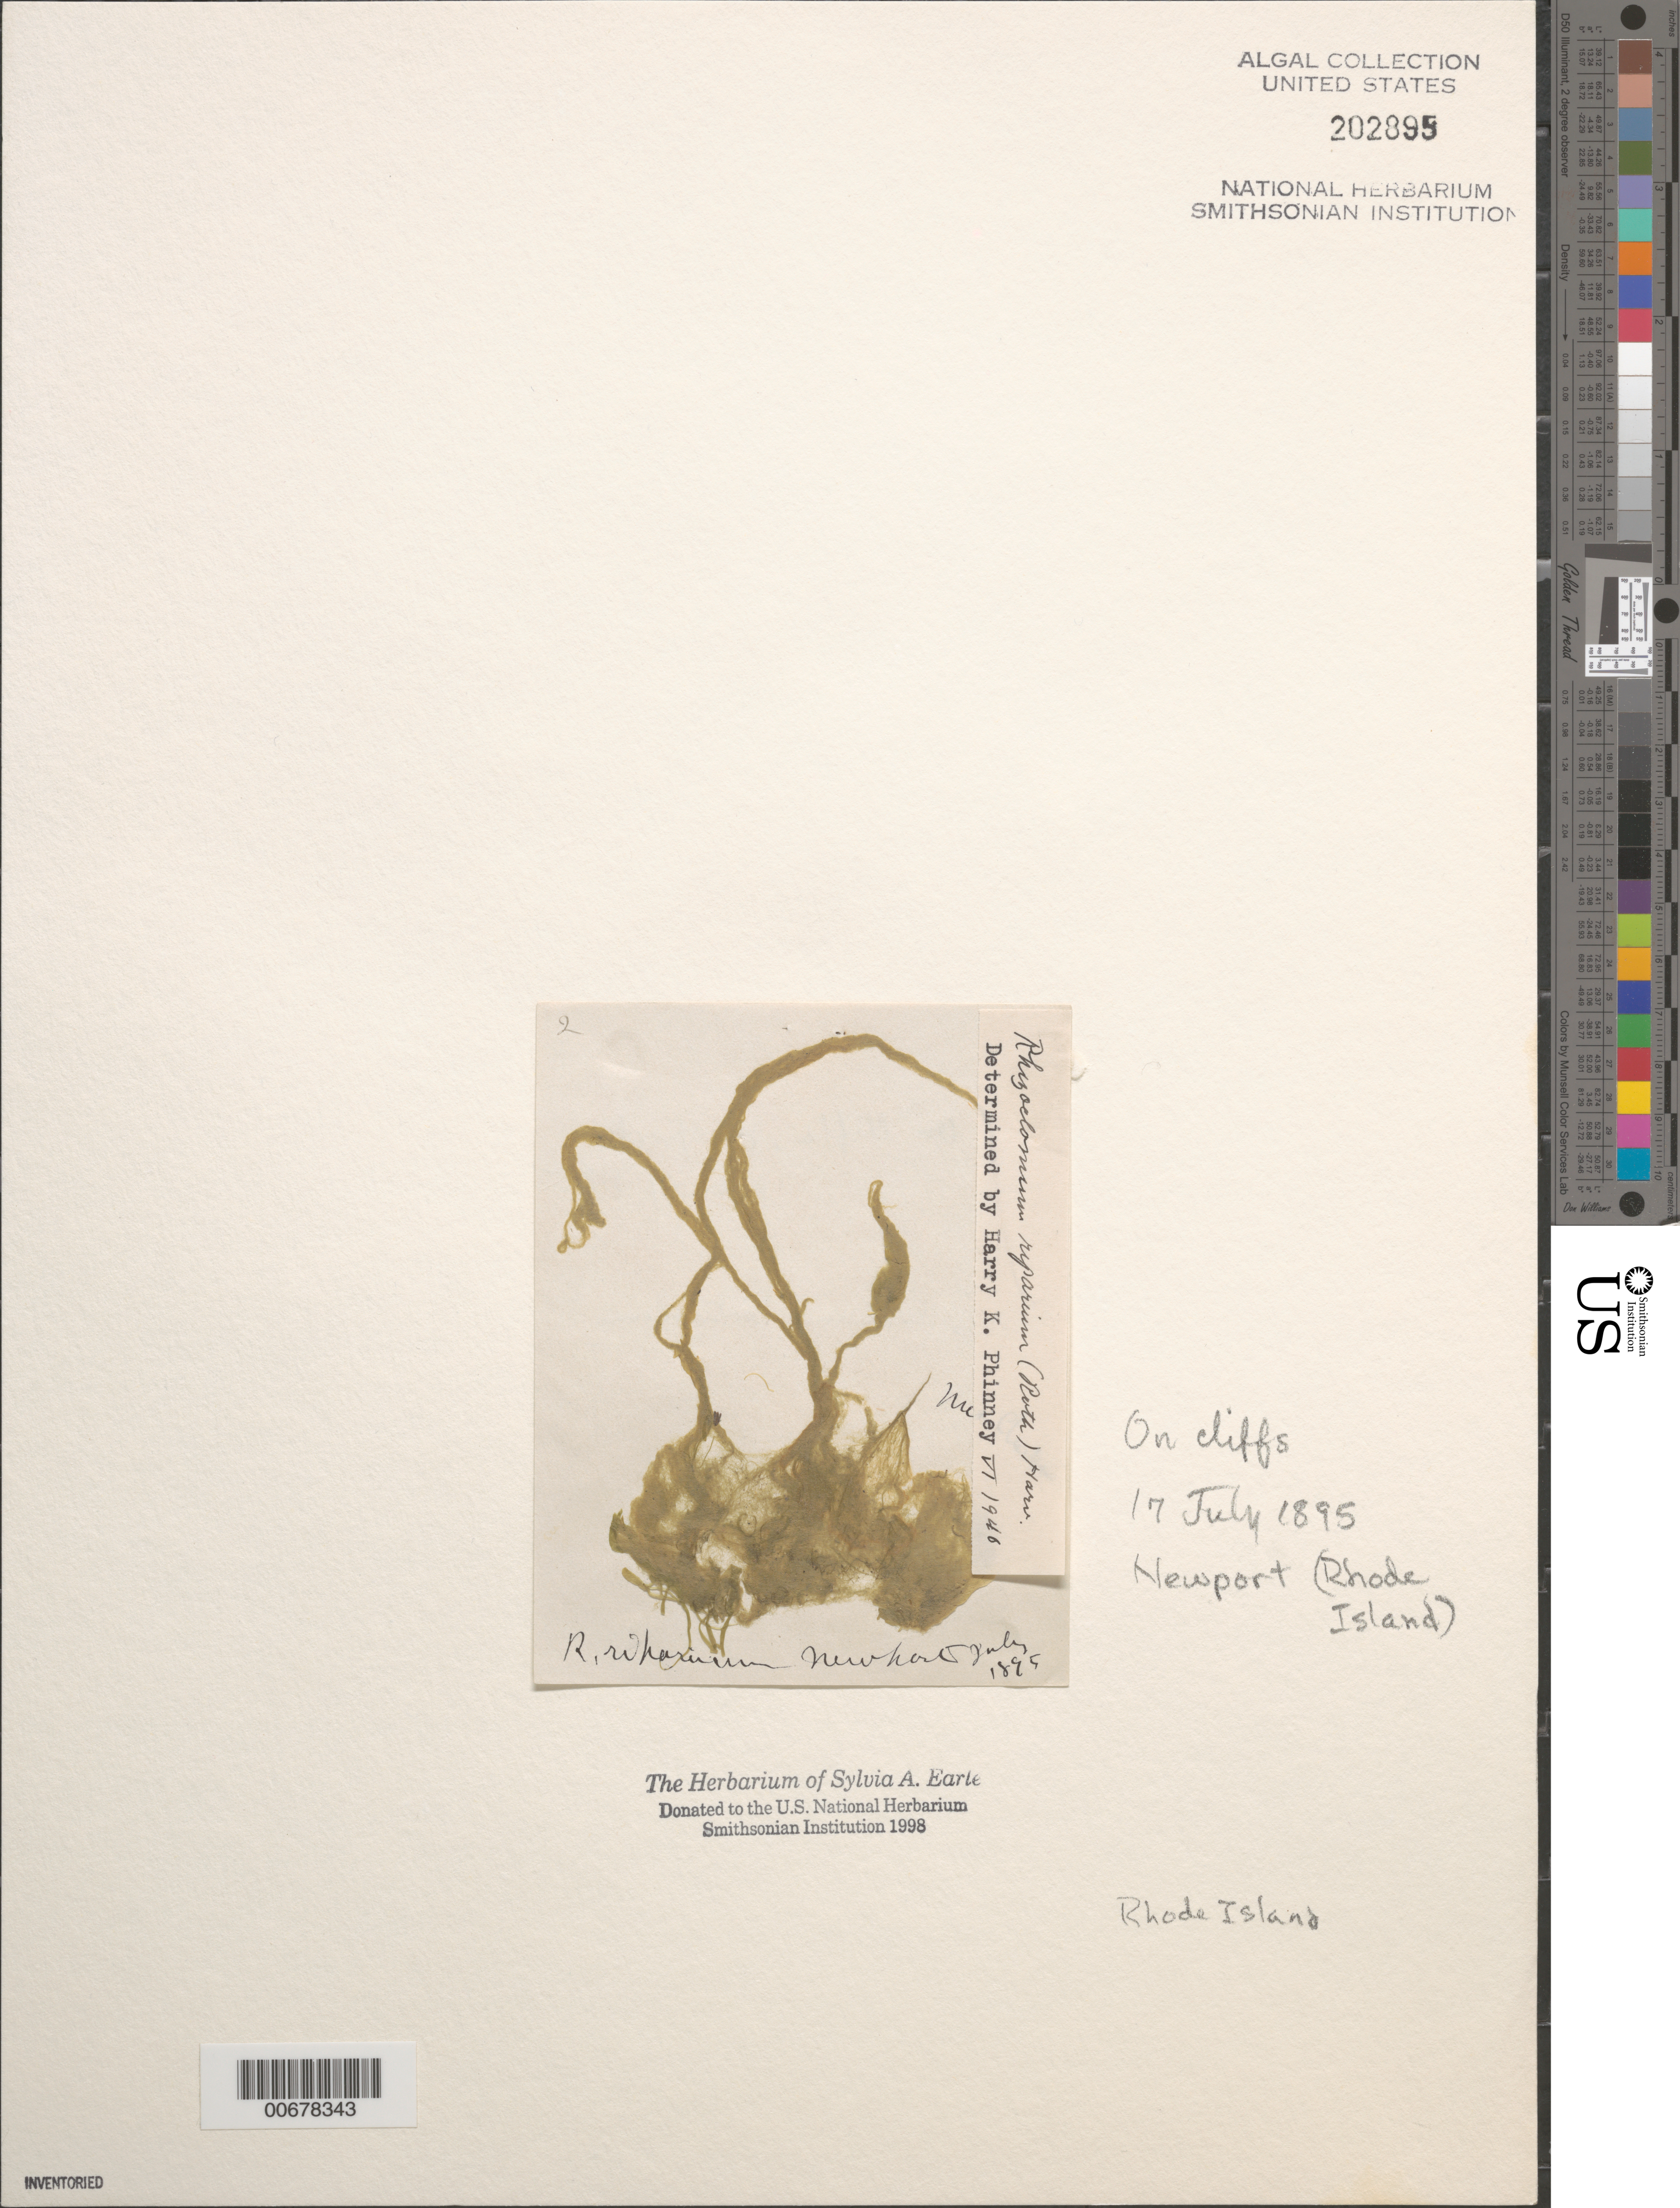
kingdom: Plantae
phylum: Chlorophyta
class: Ulvophyceae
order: Cladophorales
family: Cladophoraceae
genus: Rhizoclonium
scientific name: Rhizoclonium riparium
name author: (Roth) Harv.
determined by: Phinney, H. K.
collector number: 2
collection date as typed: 17 Jul 1895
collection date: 1895-07-17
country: United States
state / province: Rhode Island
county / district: Newport County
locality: Newport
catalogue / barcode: US 202895